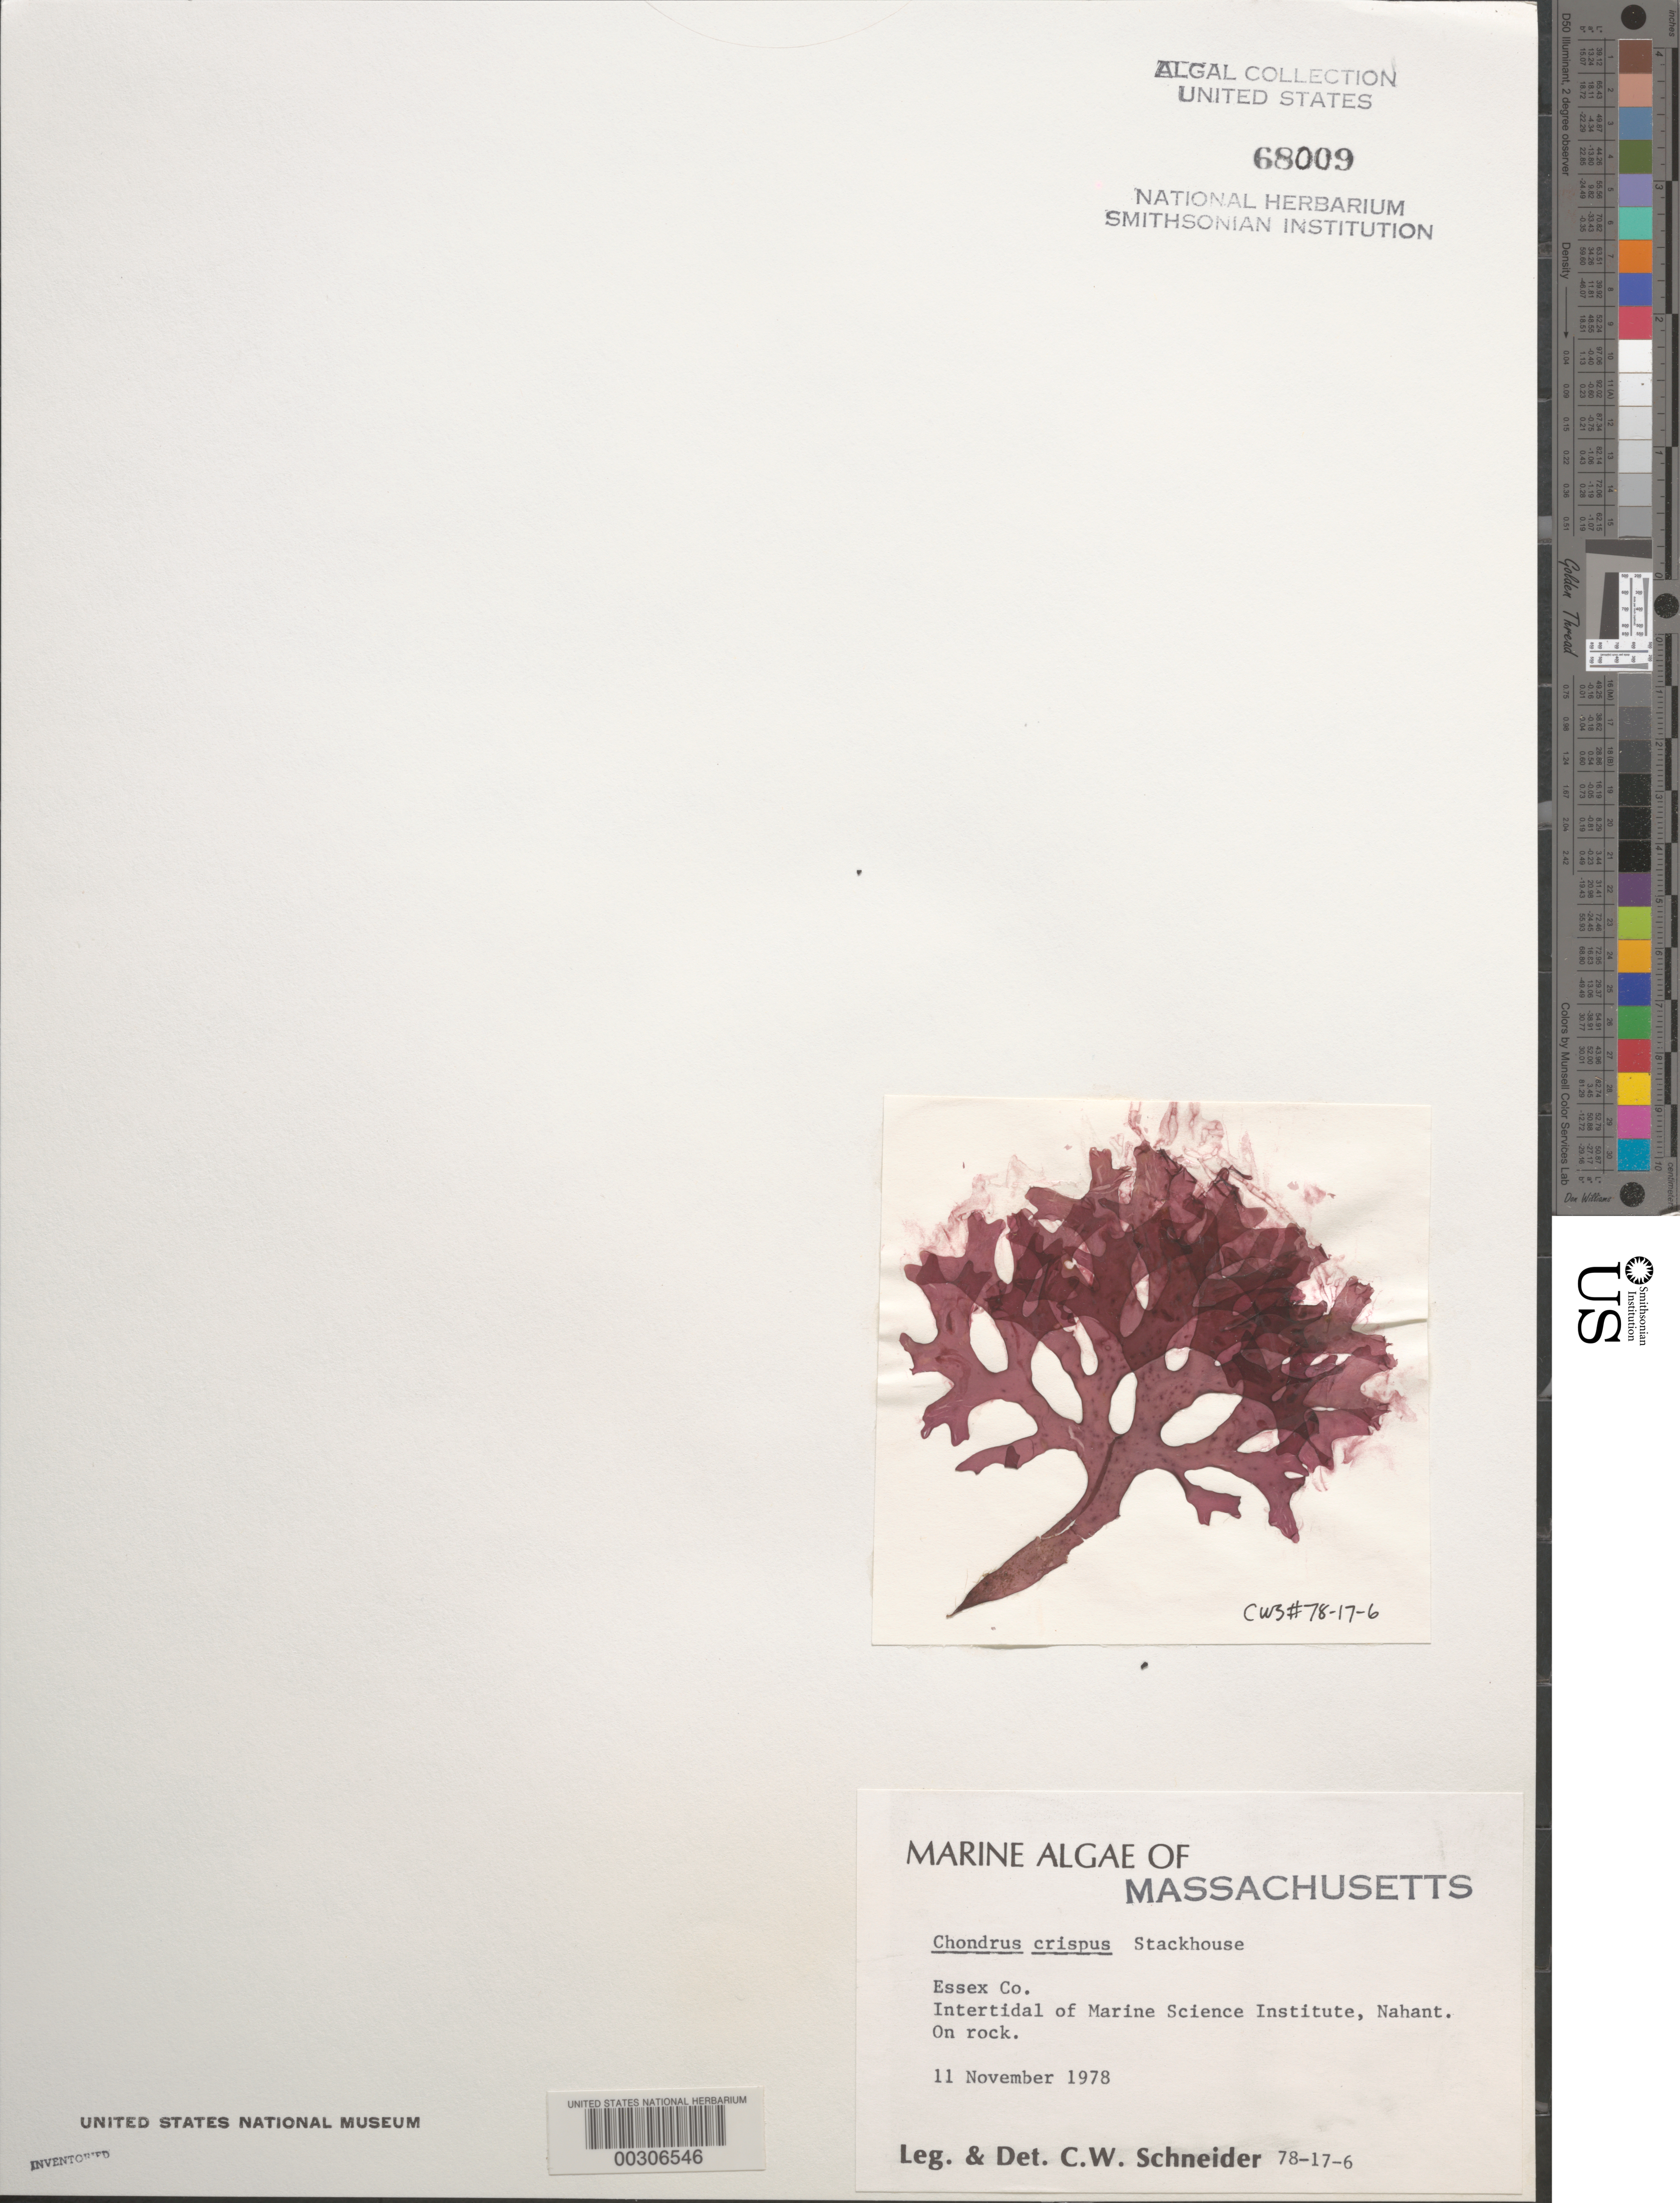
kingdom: Plantae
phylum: Rhodophyta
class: Florideophyceae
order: Gigartinales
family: Gigartinaceae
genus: Chondrus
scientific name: Chondrus crispus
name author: Stackh.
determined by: Schneider, C. W.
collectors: C. W. Schneider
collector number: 78-17-6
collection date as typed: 11 Nov 1978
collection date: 1978-11-11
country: United States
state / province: Massachusetts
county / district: Essex County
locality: Marine Science Institute shore, Nahant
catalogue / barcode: US 68009